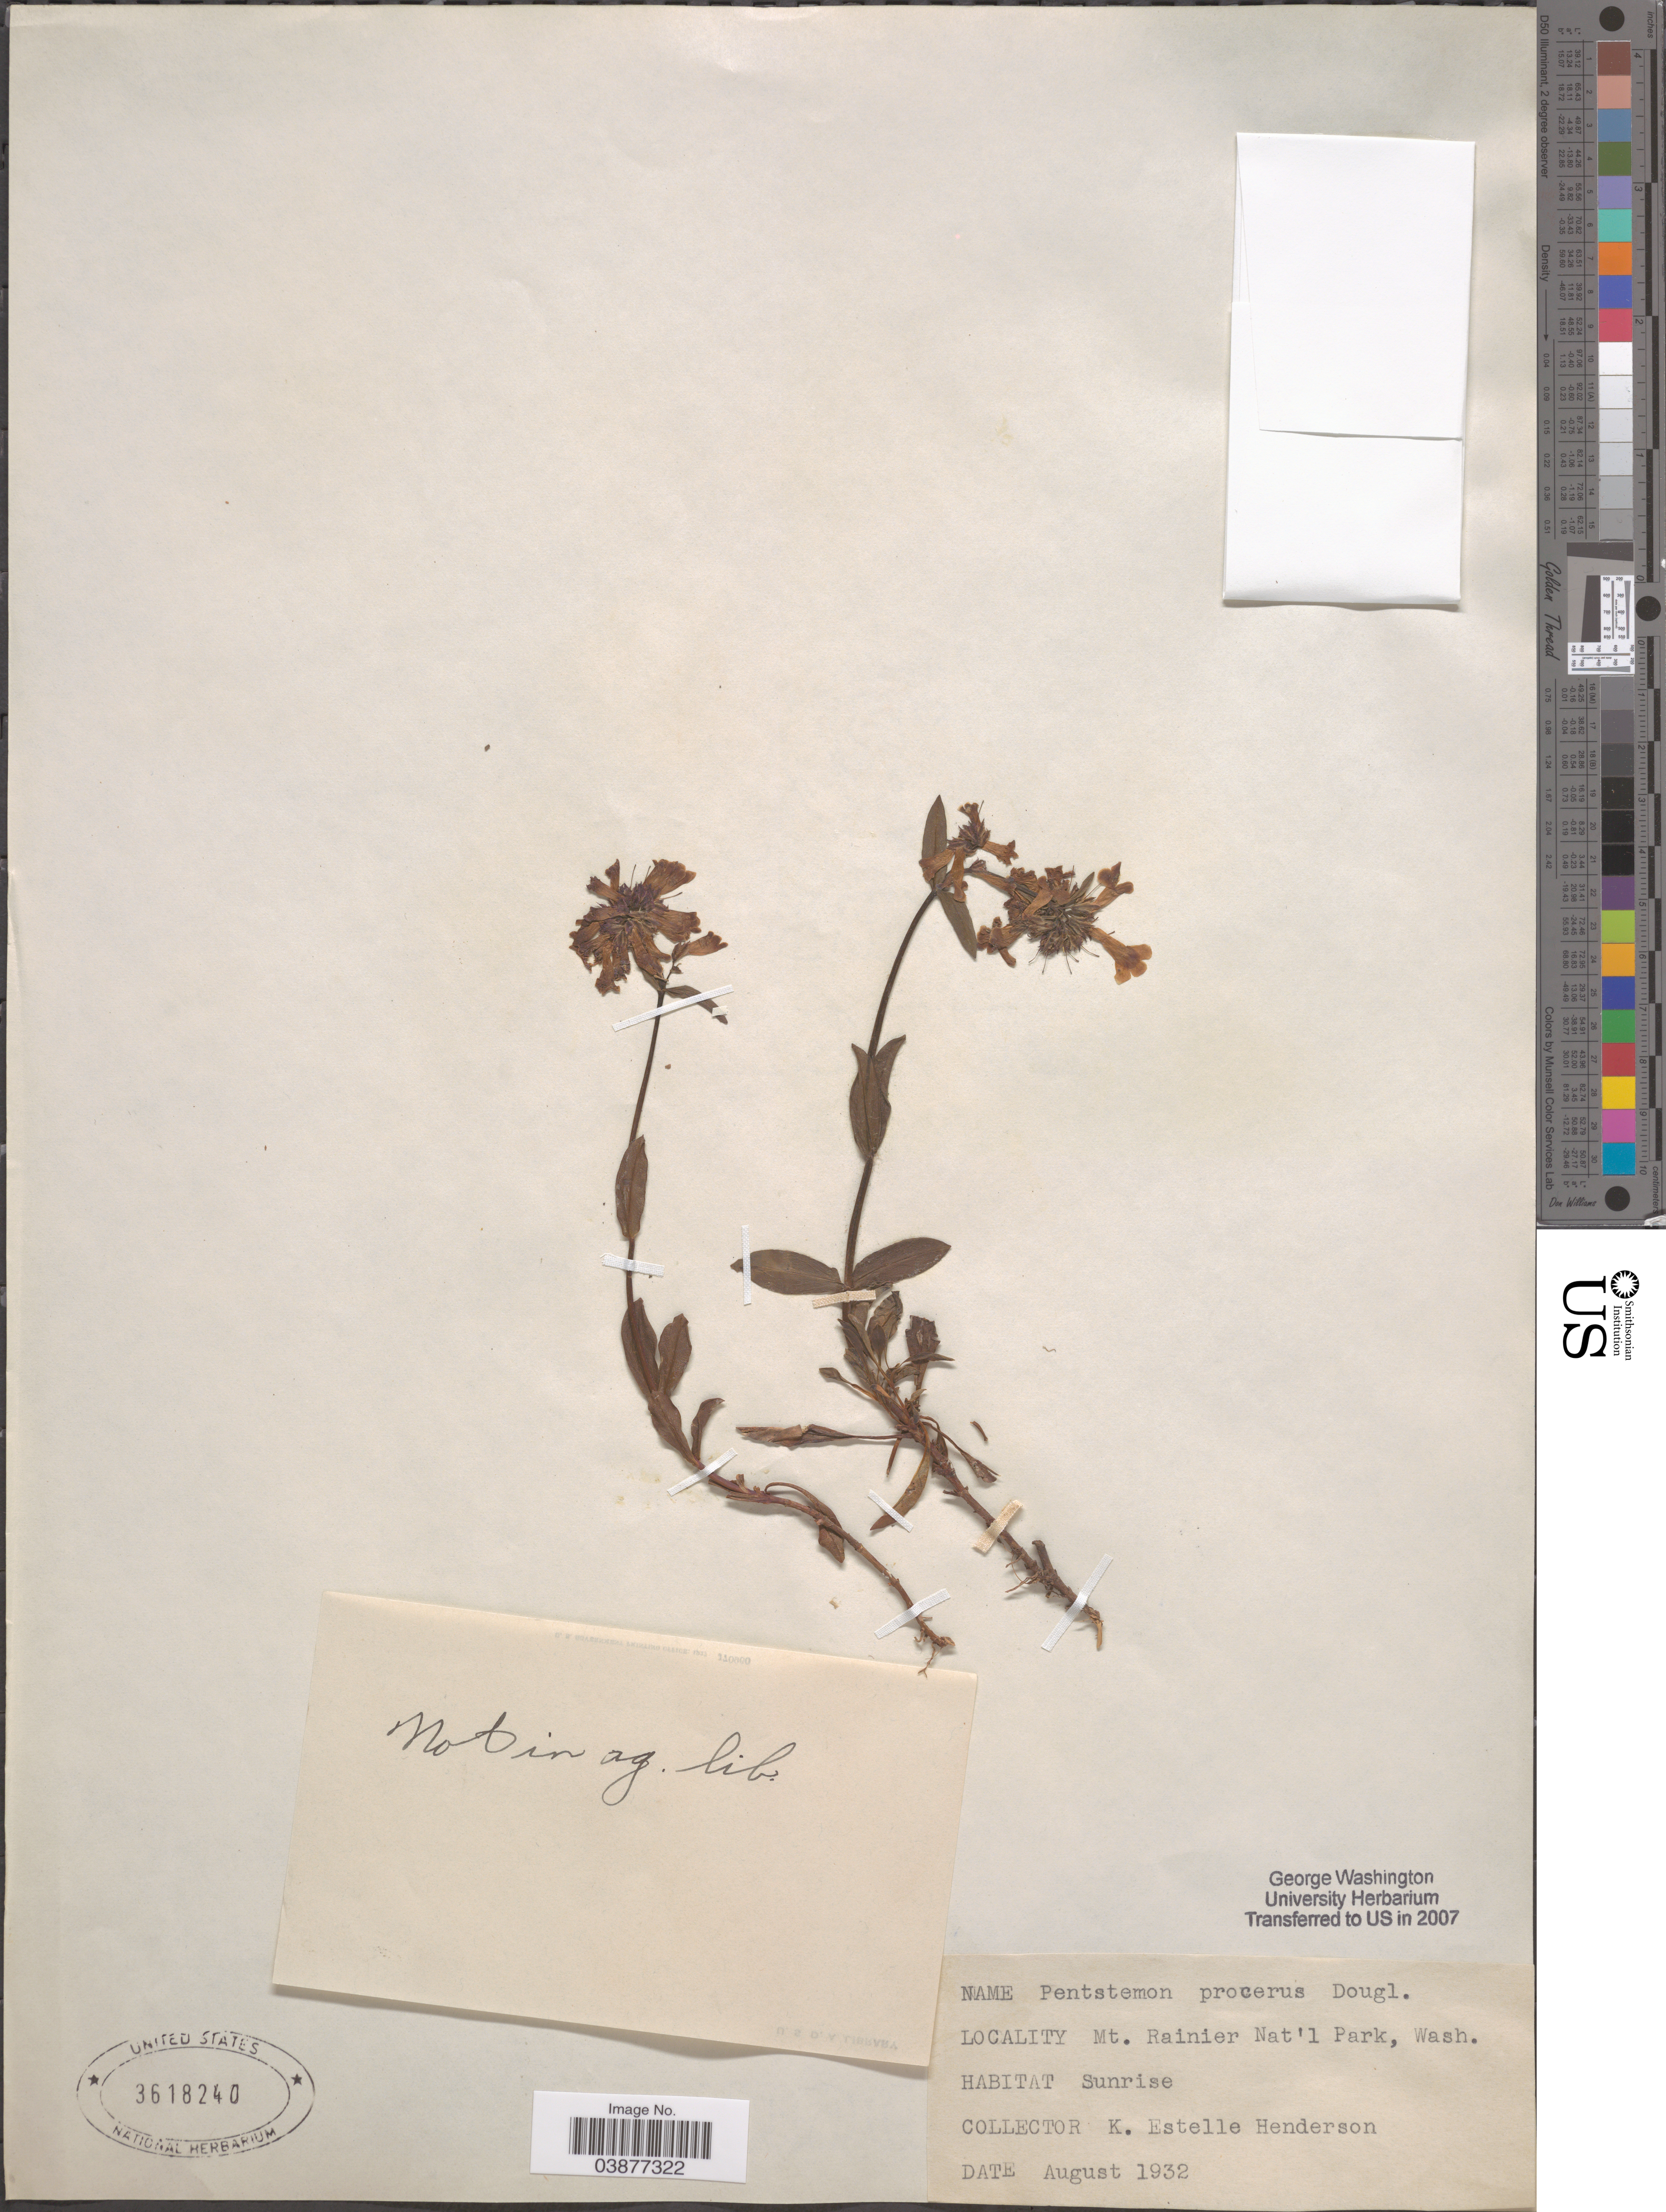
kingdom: Plantae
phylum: Tracheophyta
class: Magnoliopsida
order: Lamiales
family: Plantaginaceae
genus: Penstemon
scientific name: Penstemon procerus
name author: Douglas ex Graham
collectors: K. Henderson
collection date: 1932-08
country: United States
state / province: Washington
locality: Mt. Rainier Nat'l Park. Sunrise.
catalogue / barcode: US 3618240